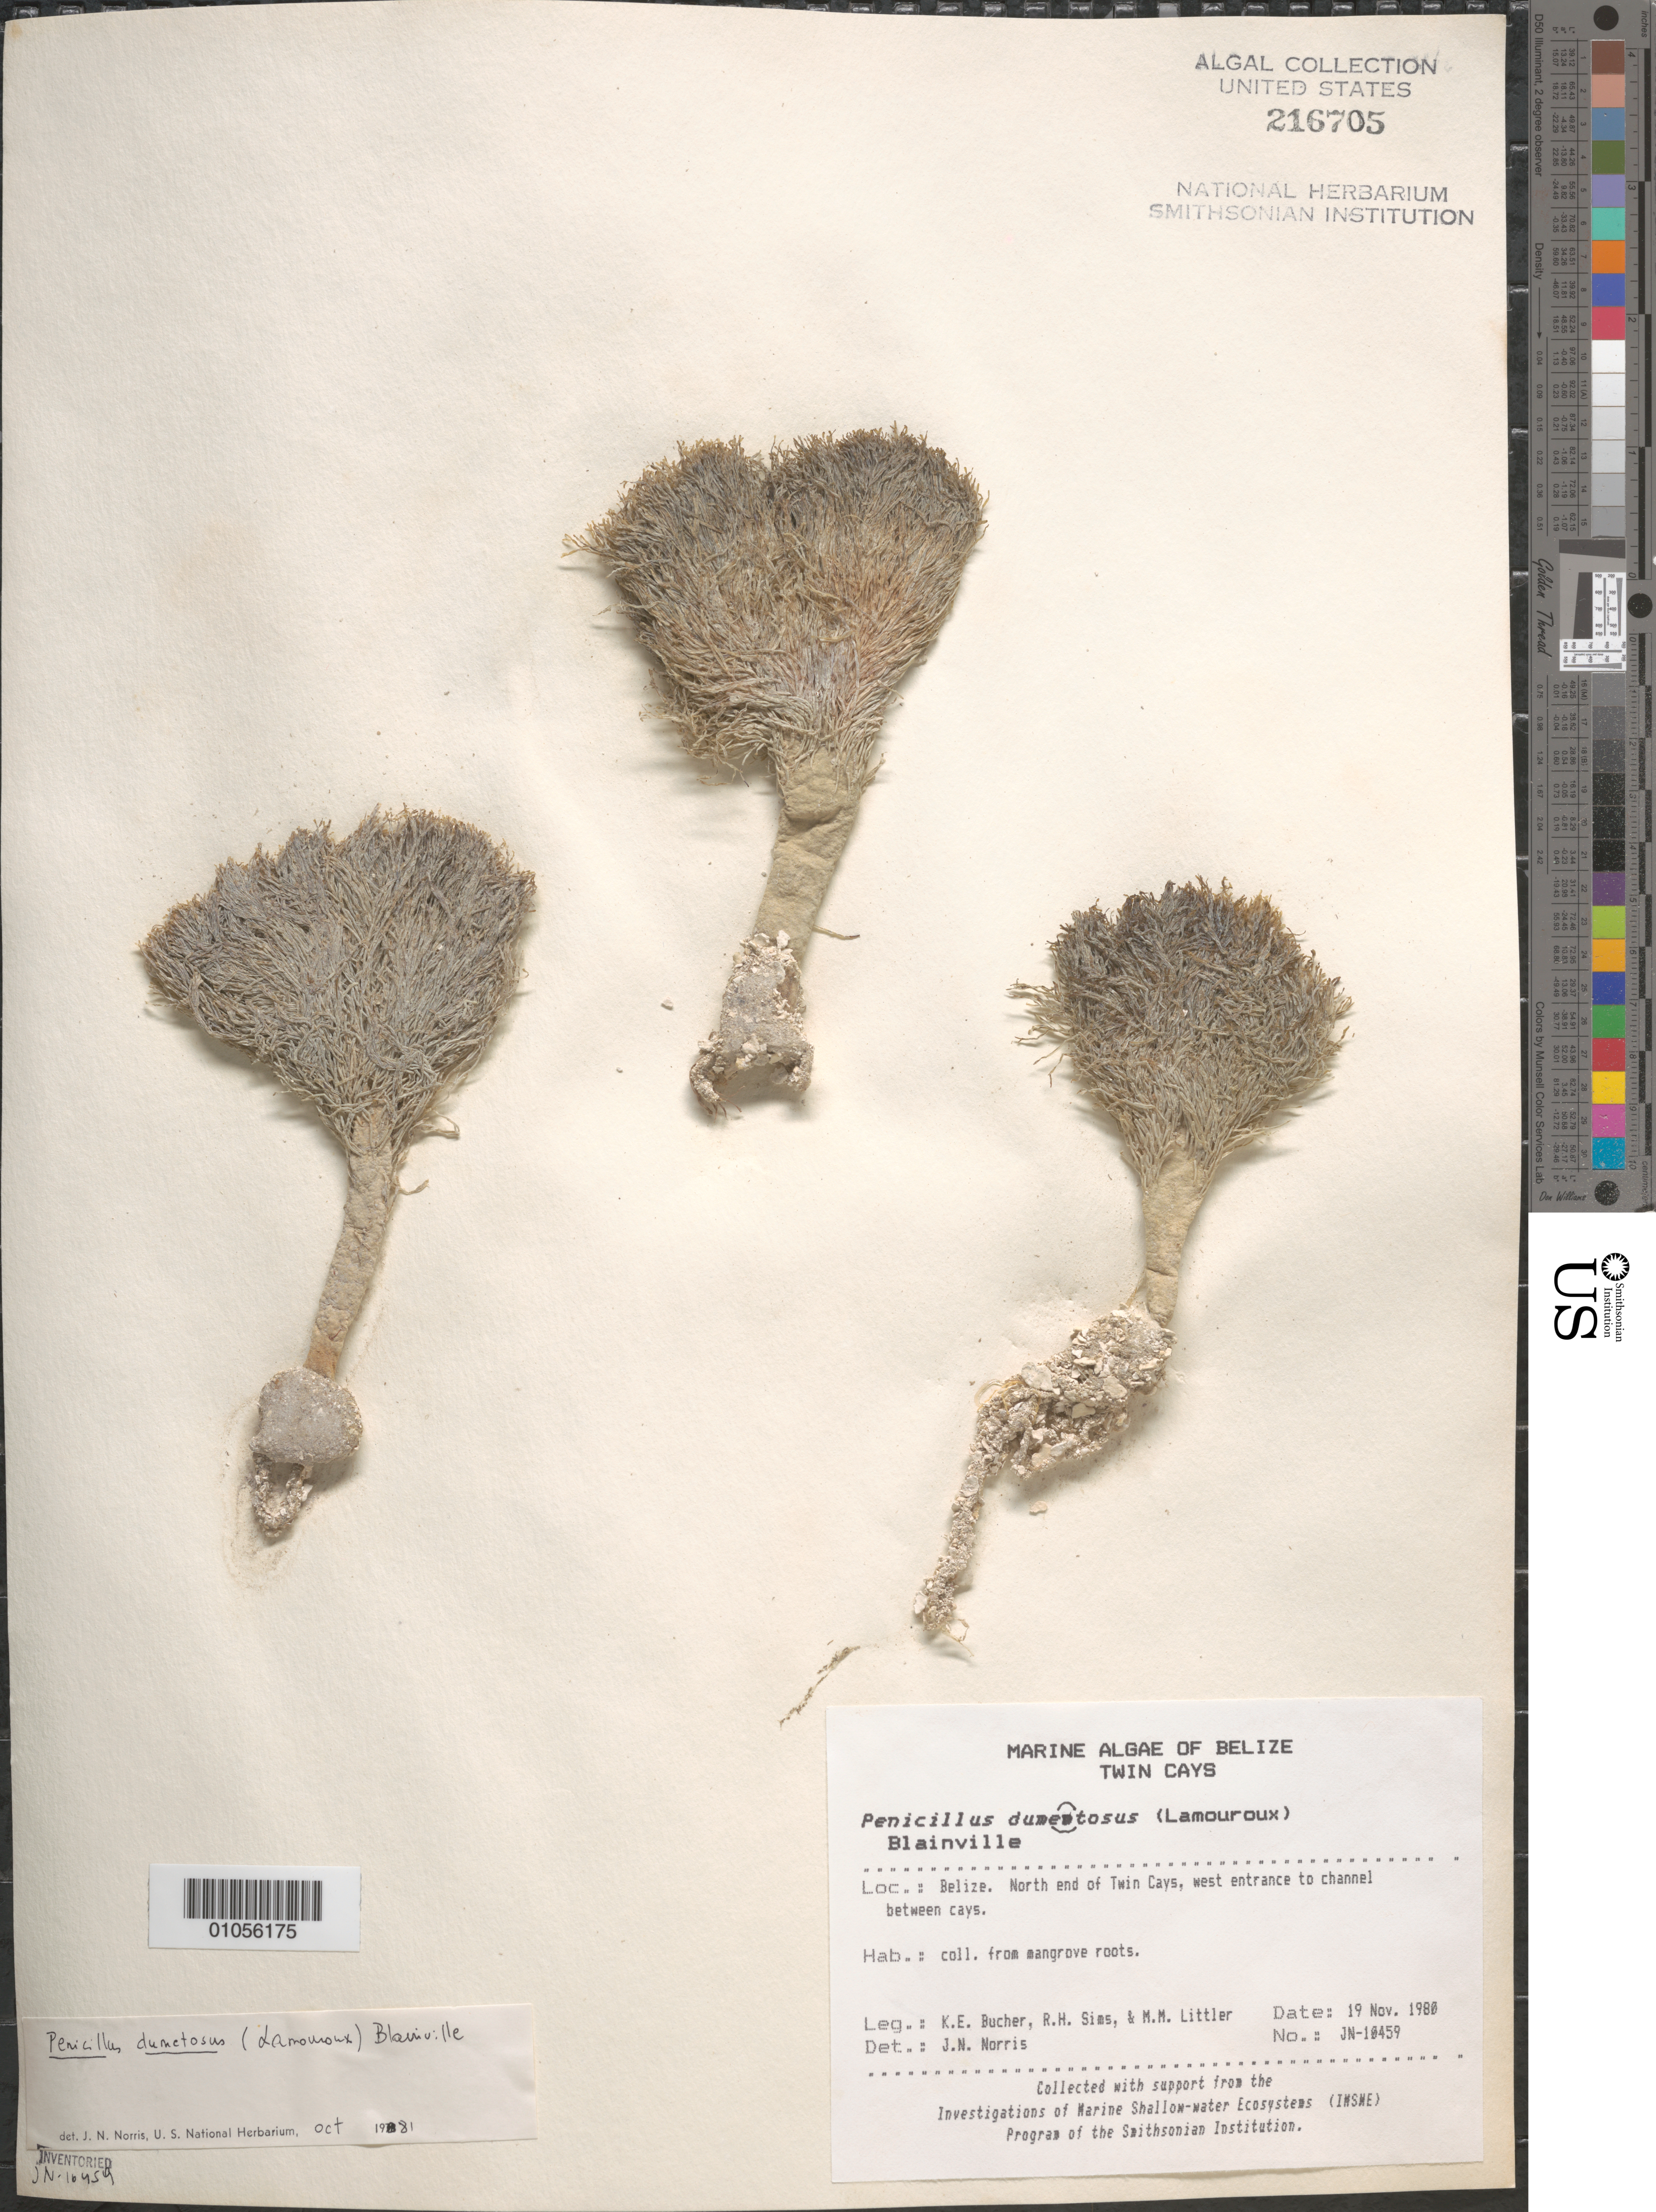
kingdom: Plantae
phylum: Chlorophyta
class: Ulvophyceae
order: Bryopsidales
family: Udoteaceae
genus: Penicillus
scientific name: Penicillus dumetosus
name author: (J.V.Lamouroux) Blainville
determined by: Norris, James N.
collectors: K. E. Bucher, R. H. Sims & M. M. Littler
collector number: JN-10459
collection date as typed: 19 Nov 1980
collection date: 1980-11-19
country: Belize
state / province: Stann Creek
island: Twin Cays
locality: North end of Twin Cays, west entrance to channel between cays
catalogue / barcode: US 216705